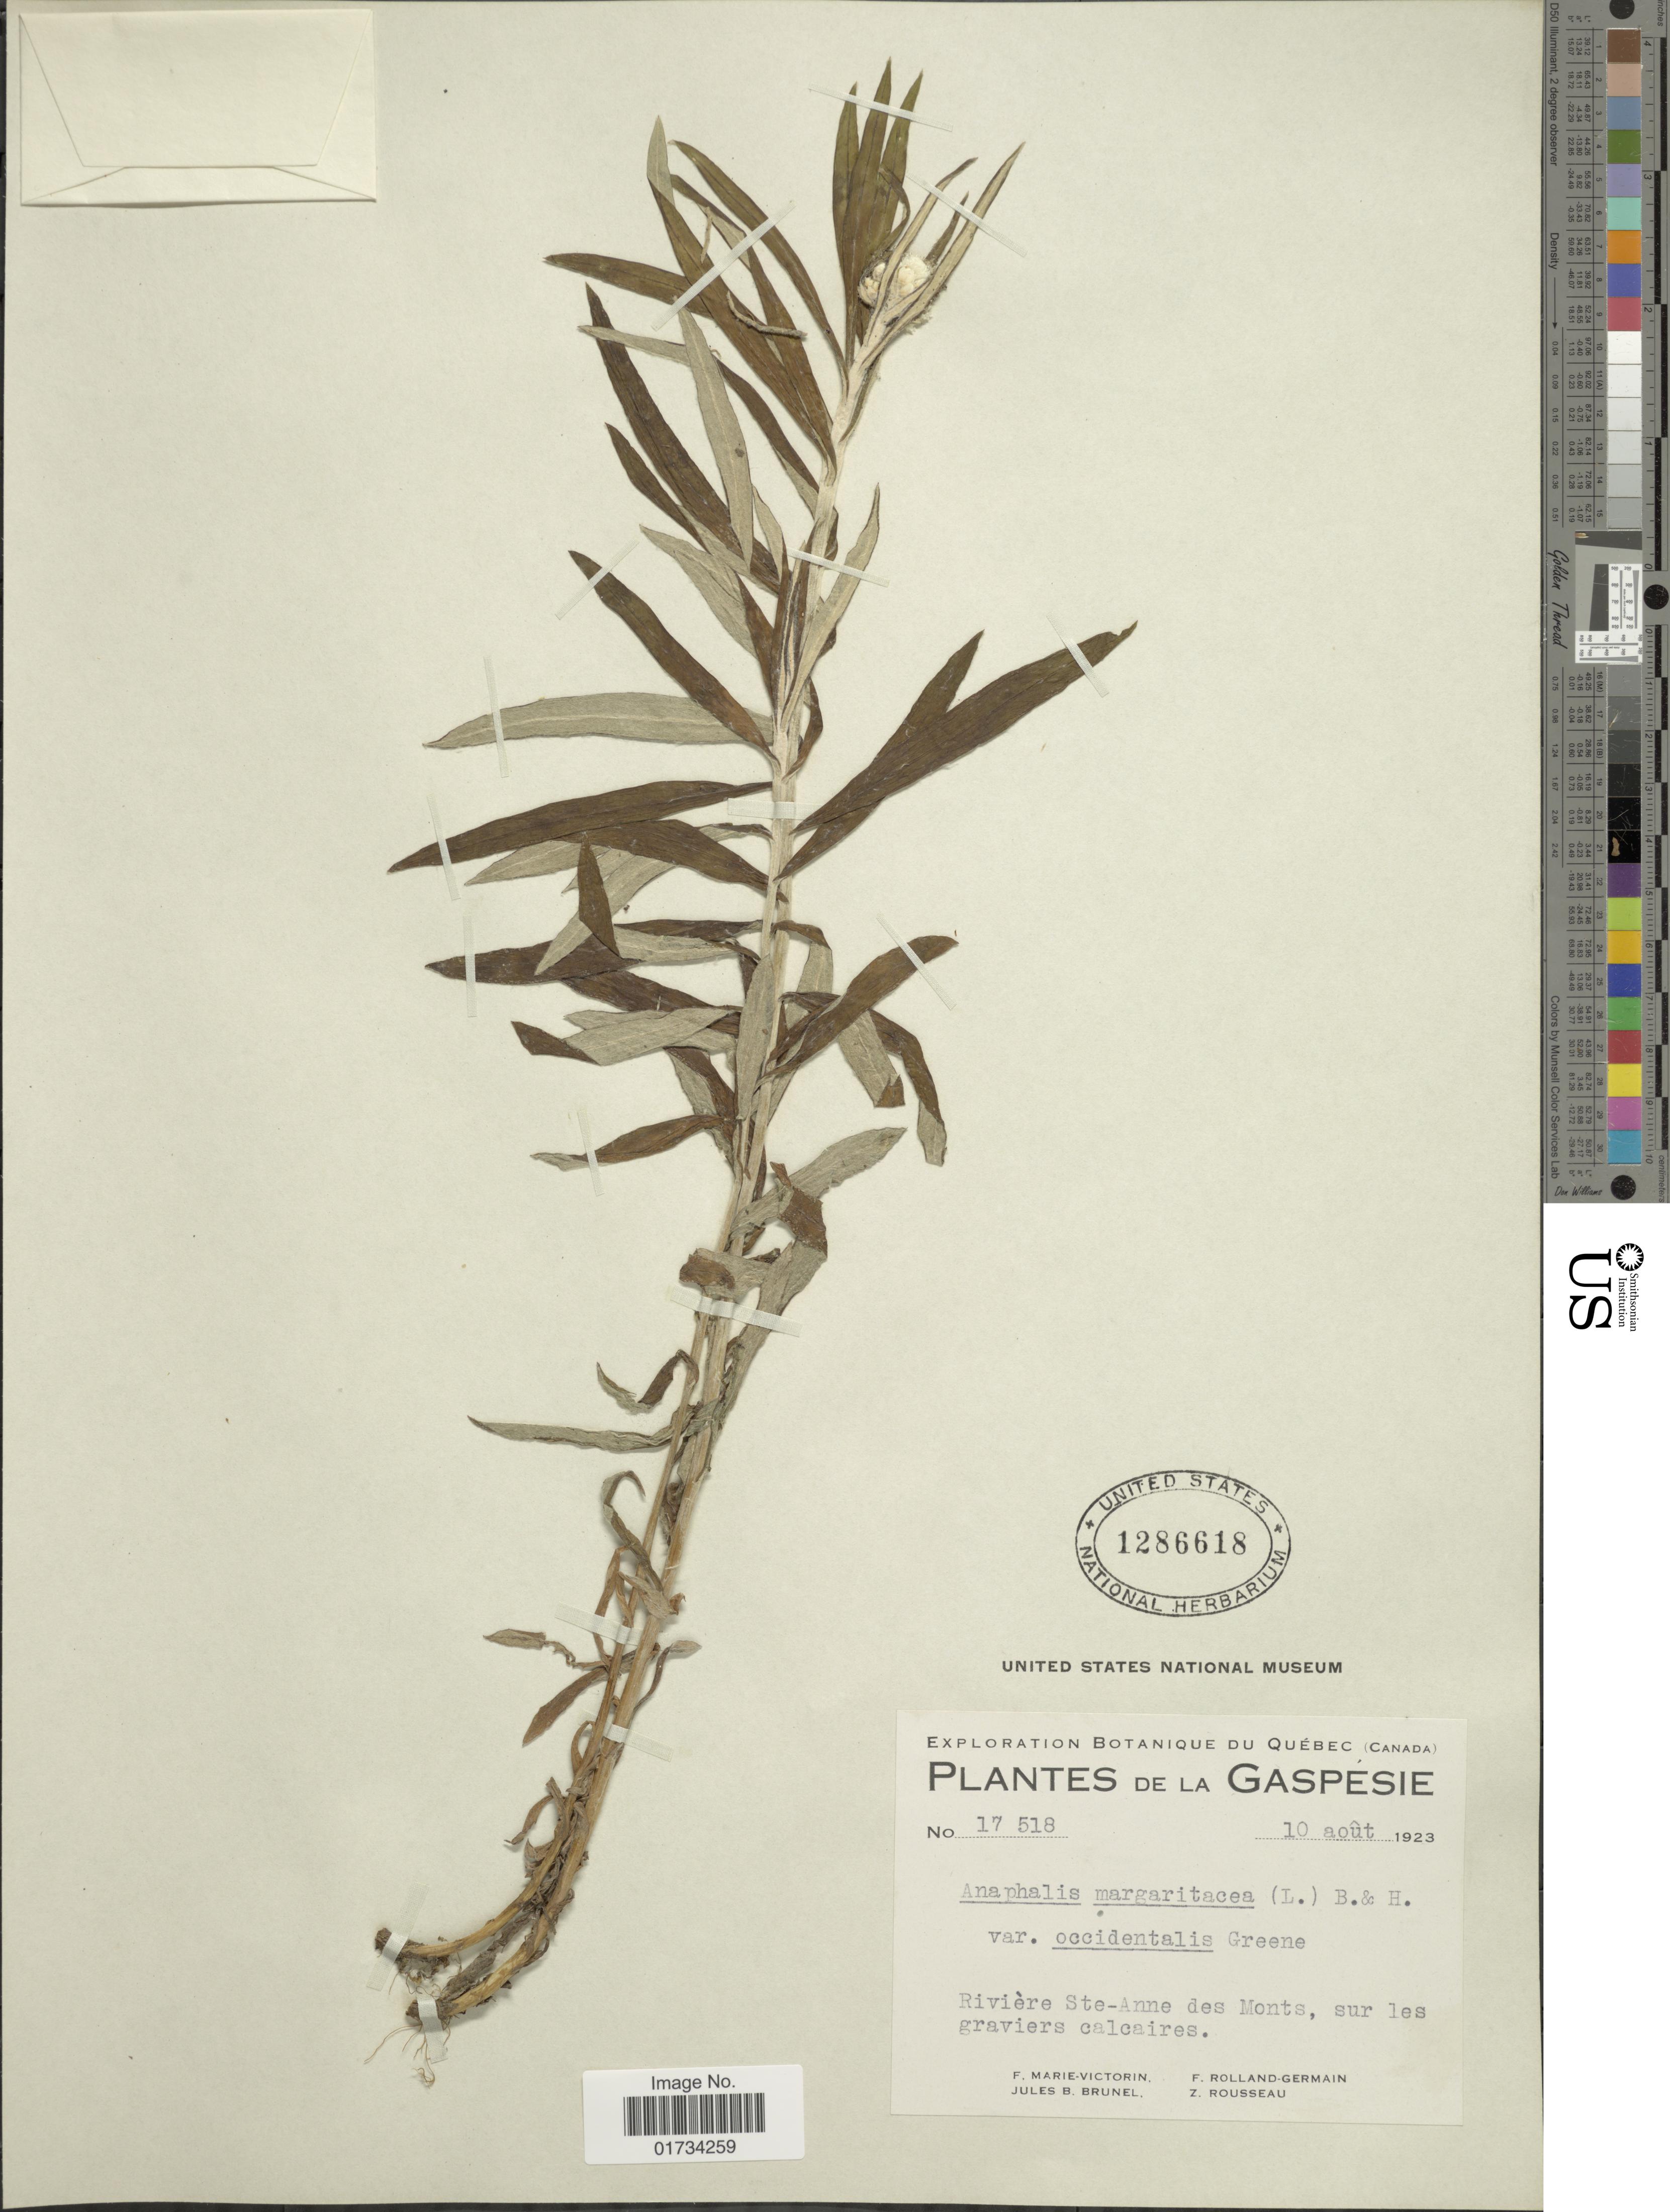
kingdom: Plantae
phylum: Tracheophyta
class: Magnoliopsida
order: Asterales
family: Asteraceae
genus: Anaphalis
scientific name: Anaphalis margaritacea var. occidentalis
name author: Greene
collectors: F. Marie-Victorin, J. Brunel, Rolland-Germain & Z. Rousseau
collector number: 17518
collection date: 1923-08-10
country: Canada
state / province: Quebec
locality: Gaspesie, Riviére Ste-Anne des Monts, sur les graviers calcaires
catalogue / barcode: US 1286618